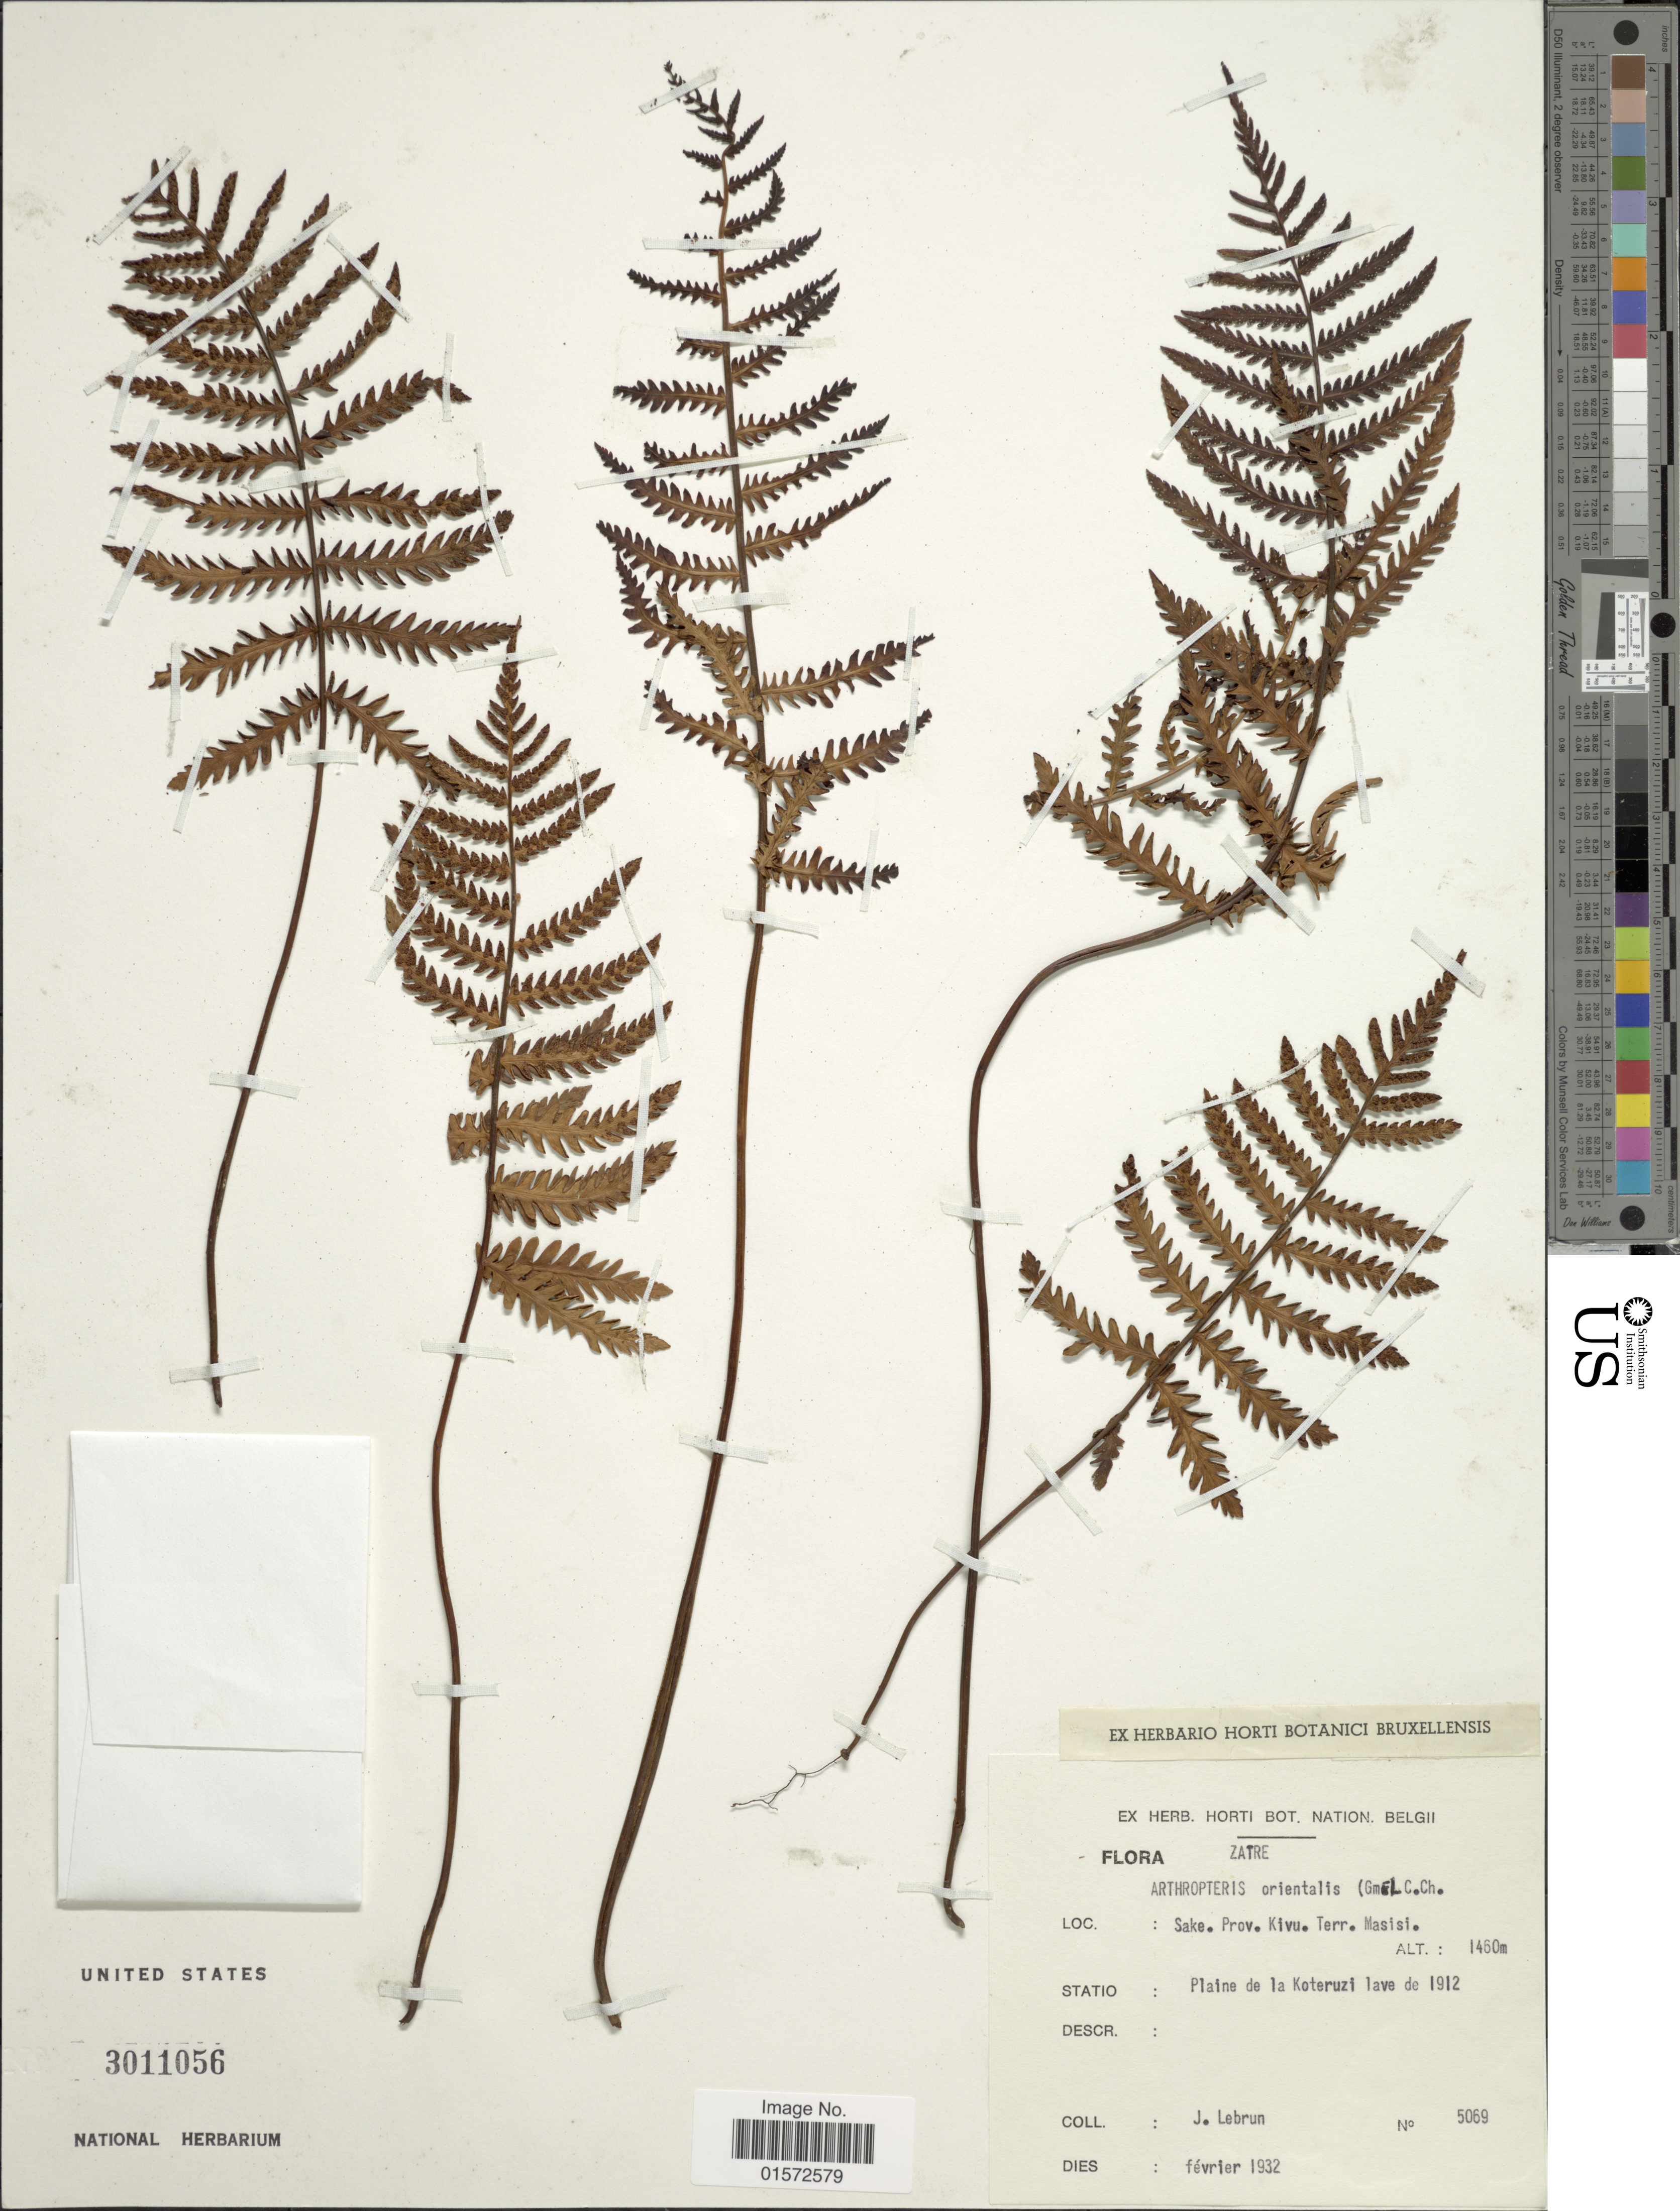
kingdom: Plantae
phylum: Tracheophyta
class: Polypodiopsida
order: Polypodiales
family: Tectariaceae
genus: Arthropteris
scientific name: Arthropteris orientalis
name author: (J.F. Gmel.) Posth.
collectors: J. A. Lebrun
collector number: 5069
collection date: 1932-02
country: Congo, Democratic Republic of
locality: Zaire. Sake, Prov. Kivu. Terr. Masisi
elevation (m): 1460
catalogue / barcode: US 3011056